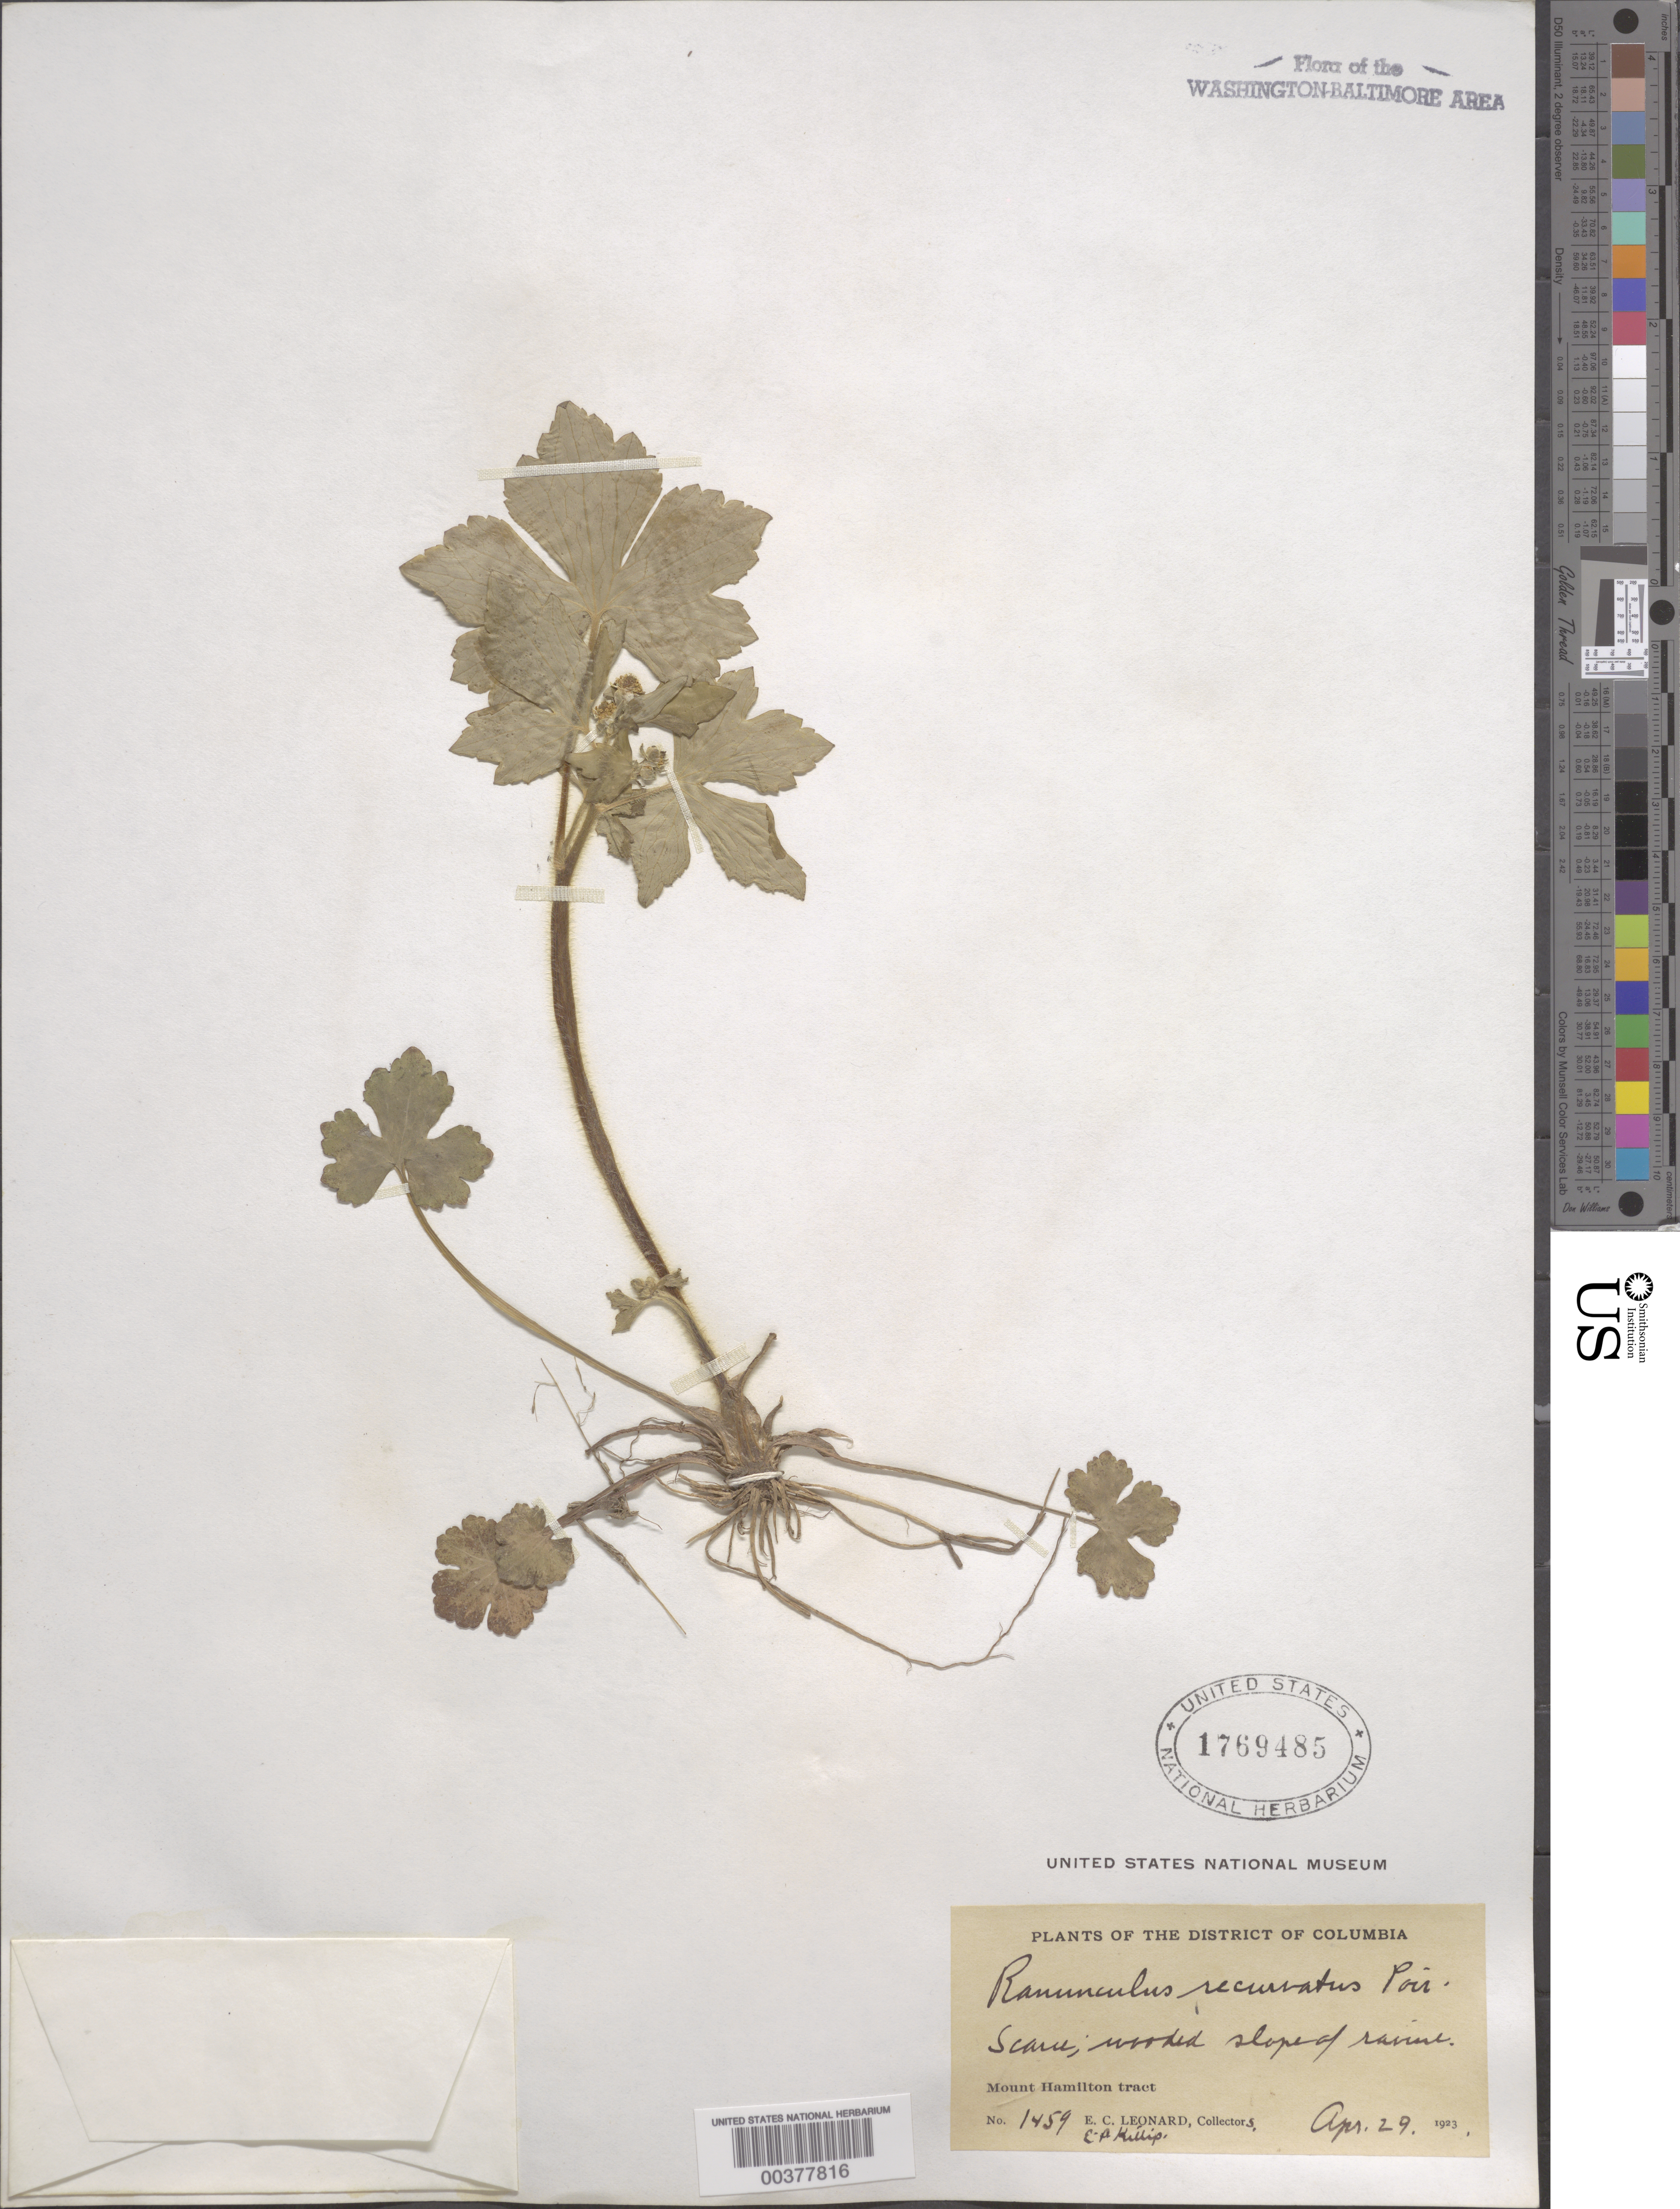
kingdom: Plantae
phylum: Tracheophyta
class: Magnoliopsida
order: Ranunculales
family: Ranunculaceae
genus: Ranunculus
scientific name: Ranunculus recurvatus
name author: Poir.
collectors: E. C. Leonard & E. P. Killip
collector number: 1459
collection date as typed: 29 Apr 1923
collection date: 1923-04-29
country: United States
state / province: District of Columbia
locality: Mount Hamilton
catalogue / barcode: US 1769485